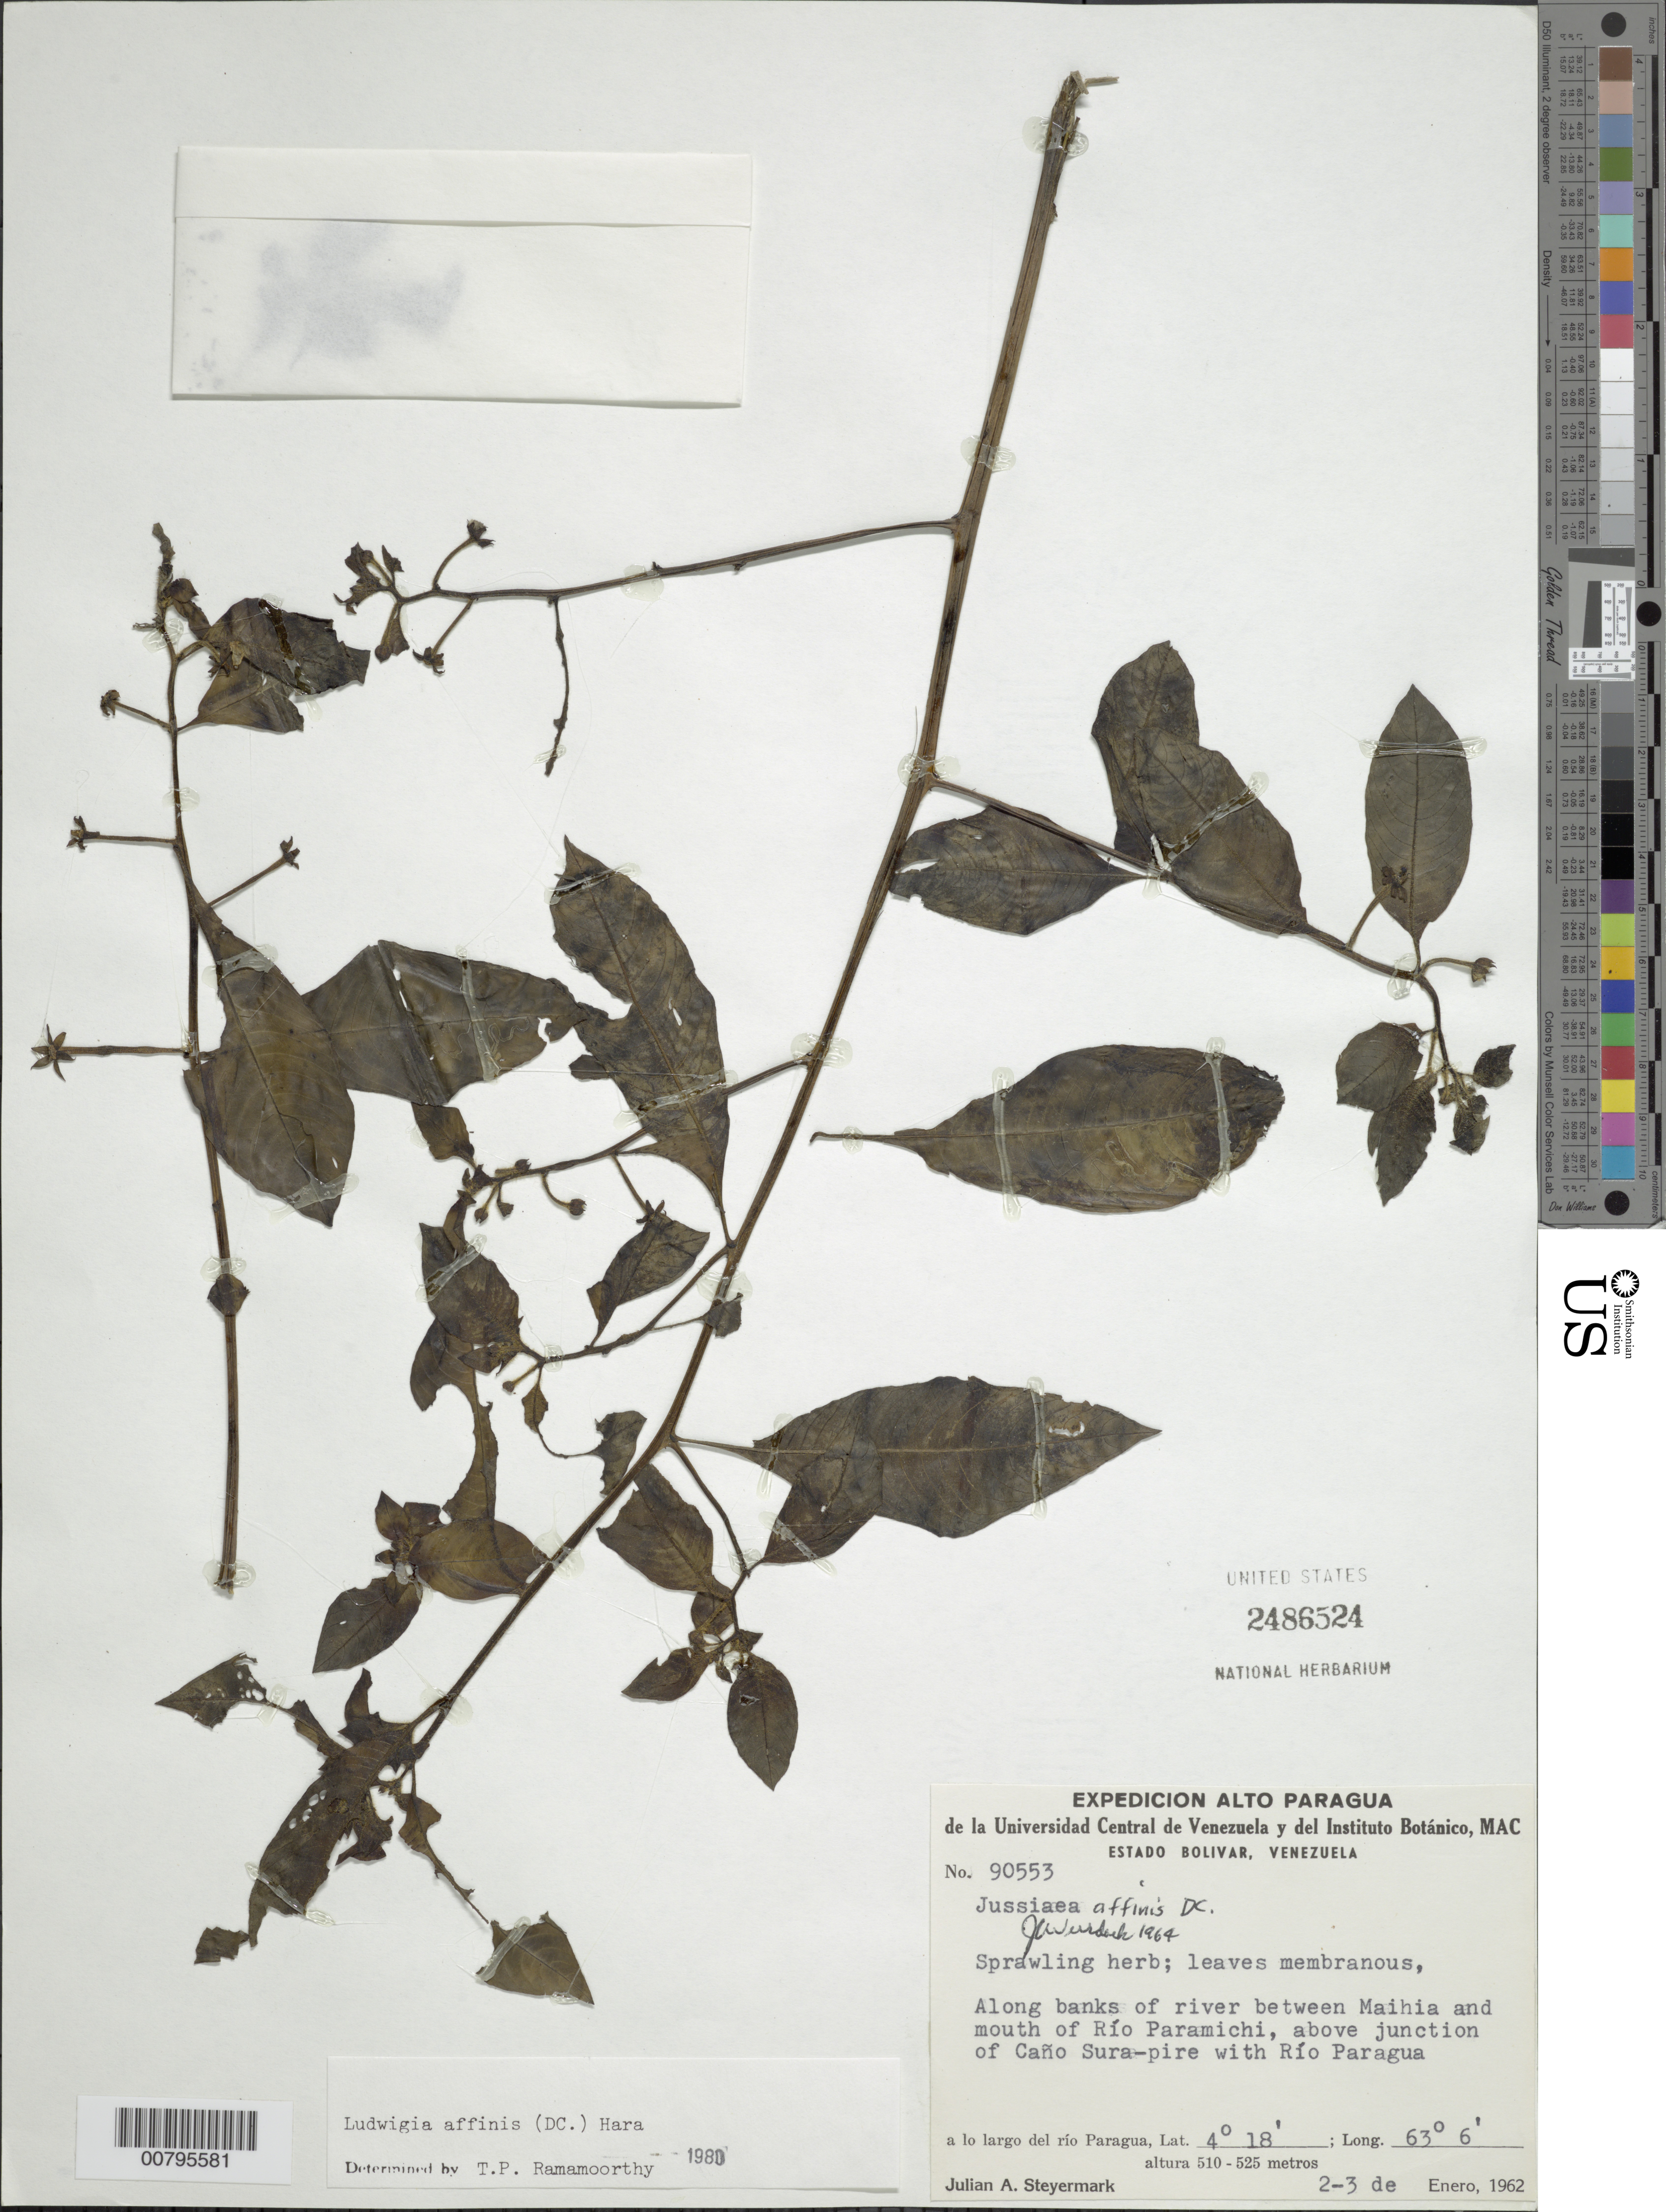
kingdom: Plantae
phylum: Tracheophyta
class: Magnoliopsida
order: Myrtales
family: Onagraceae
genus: Ludwigia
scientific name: Ludwigia affinis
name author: (DC.) H. Hara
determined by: Ramamoorthy, T. P.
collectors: J. Steyermark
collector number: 90553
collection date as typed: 2-Jan-62 to 3-Jan-62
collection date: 1962-01-02/1962-01-03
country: Venezuela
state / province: Bolívar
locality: Maihia to mouth of Río Paramichi, on island above junction of Caño Surapire with Río Paragua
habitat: Banks along river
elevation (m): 510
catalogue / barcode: US 2486524